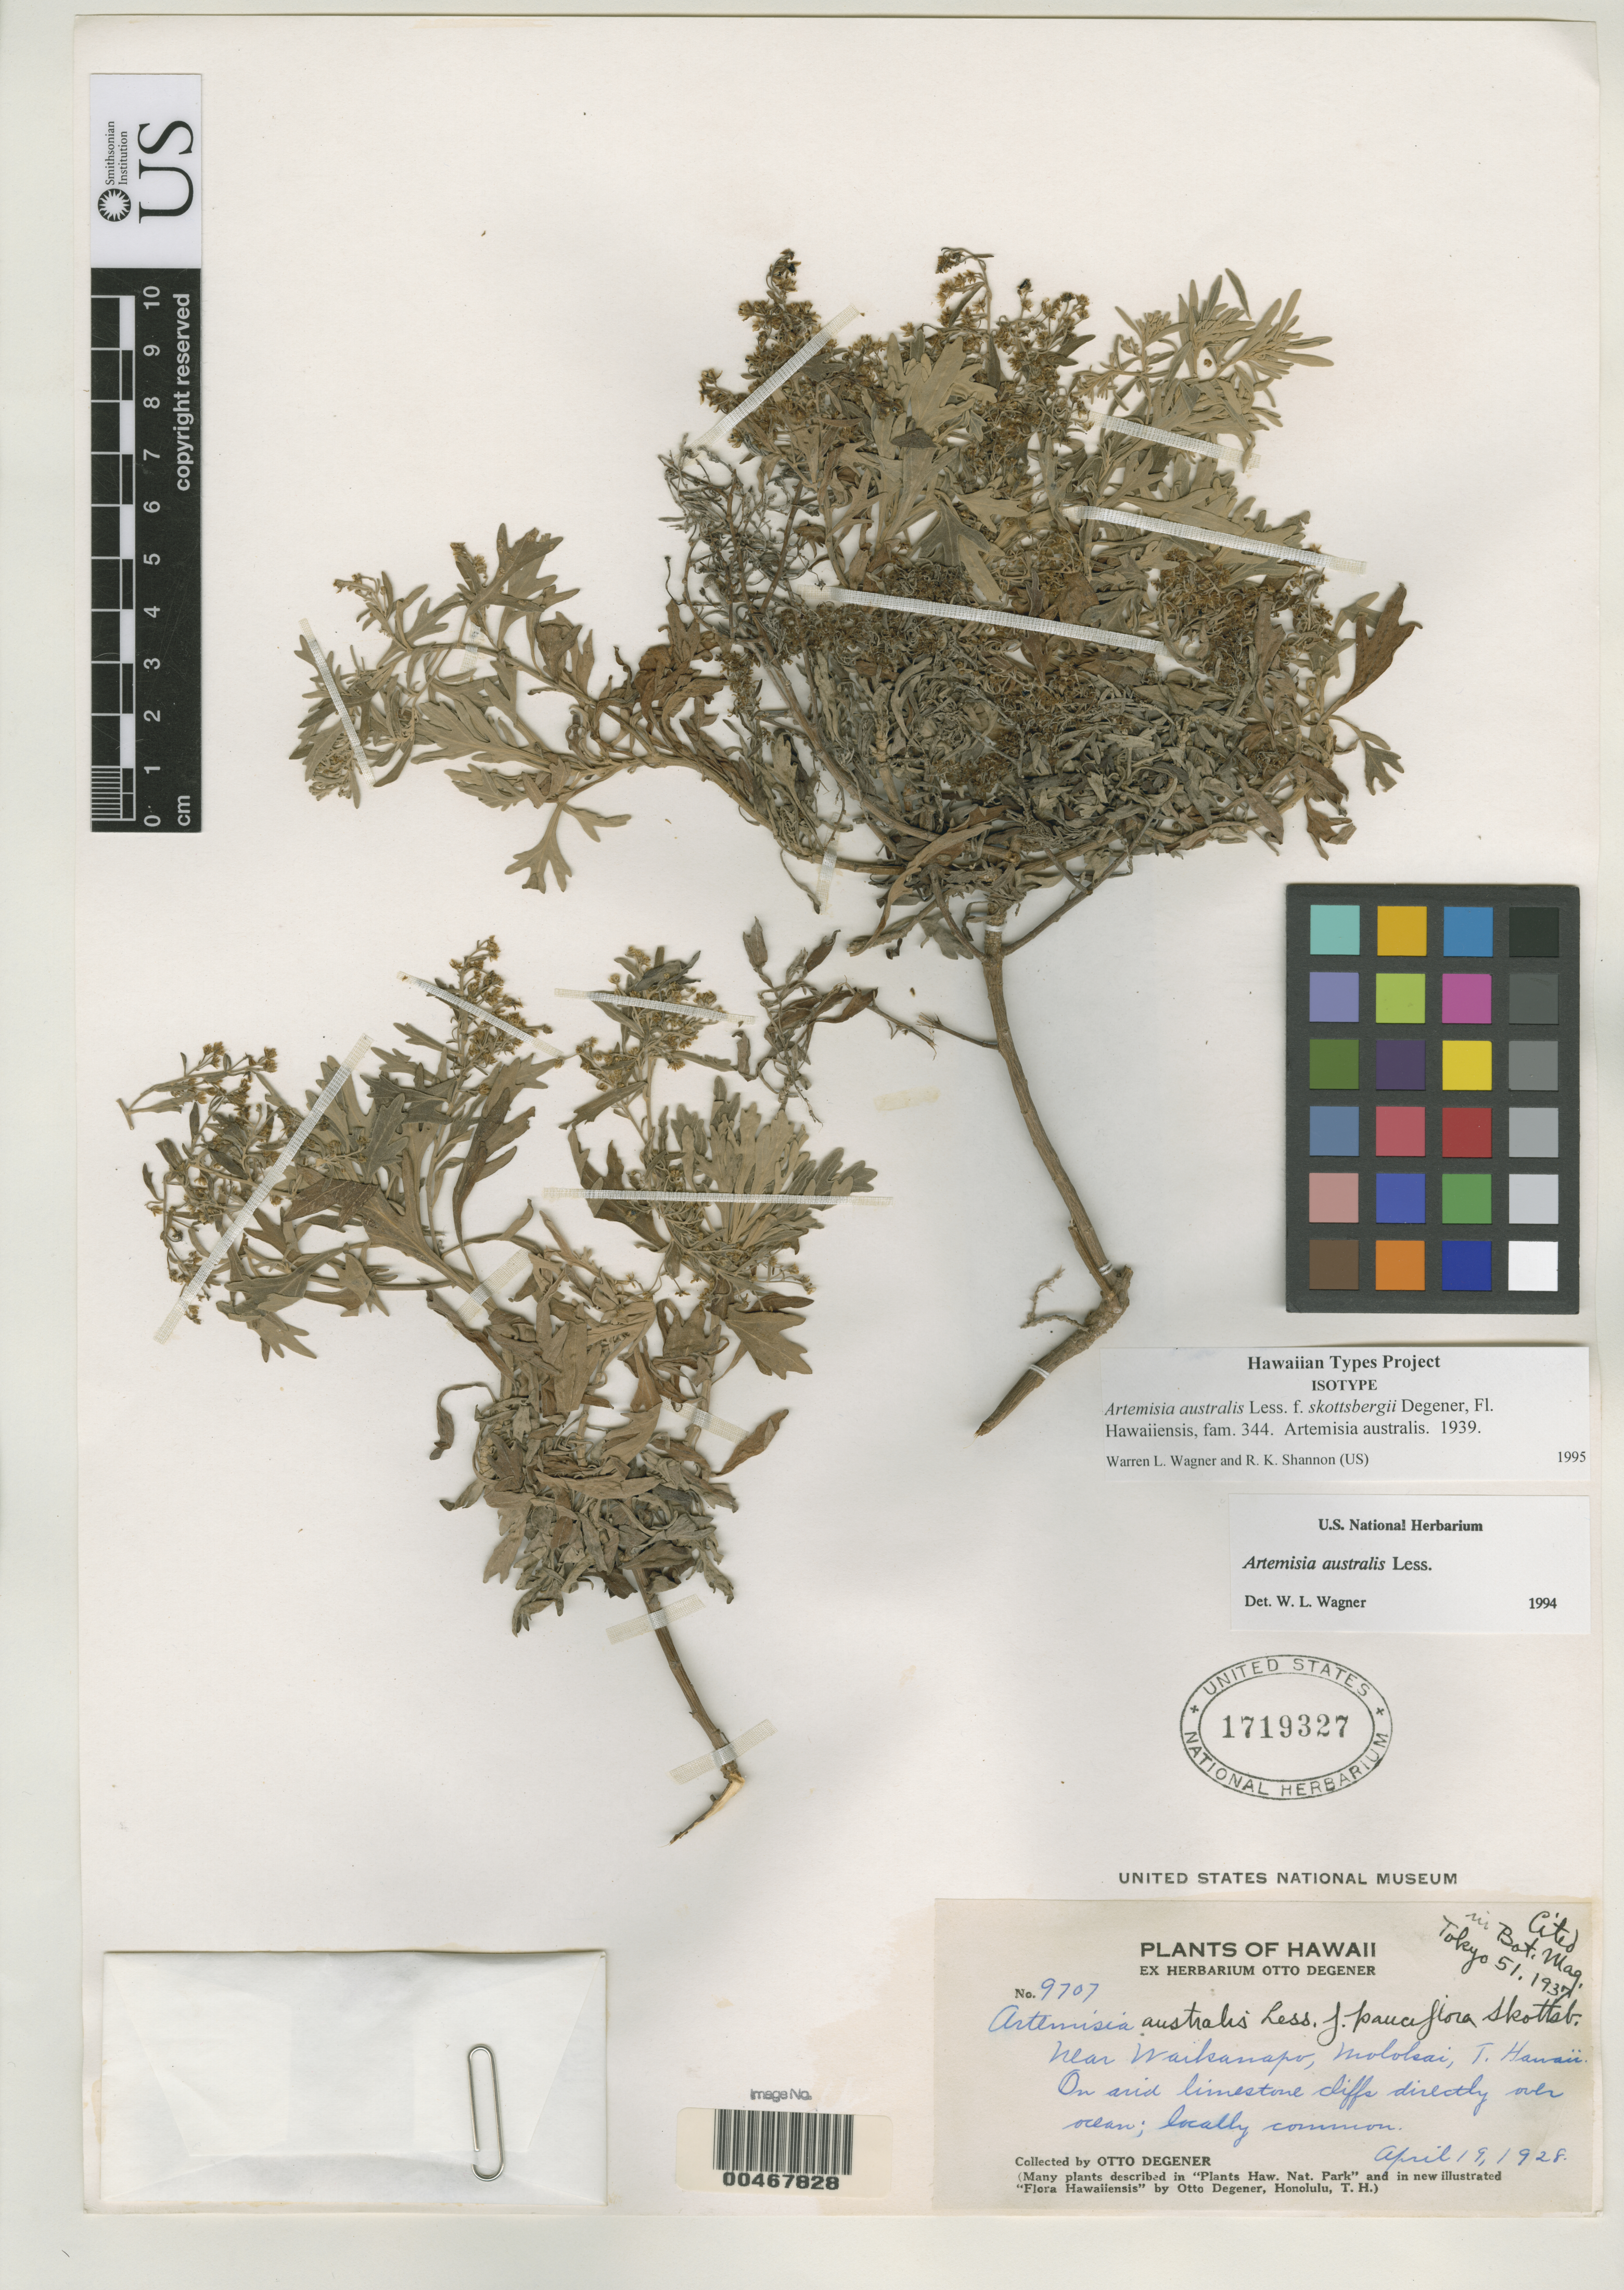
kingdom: Plantae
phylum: Tracheophyta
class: Magnoliopsida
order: Asterales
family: Asteraceae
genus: Artemisia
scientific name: Artemisia australis f. skottsbergii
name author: O. Deg.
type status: Isotype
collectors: O. Degener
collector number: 9707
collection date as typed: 19 Apr 1928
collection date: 1928-04-19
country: United States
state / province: Hawaii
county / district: Maui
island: Moloka'i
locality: Near Waikanapo.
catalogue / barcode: US 1719327